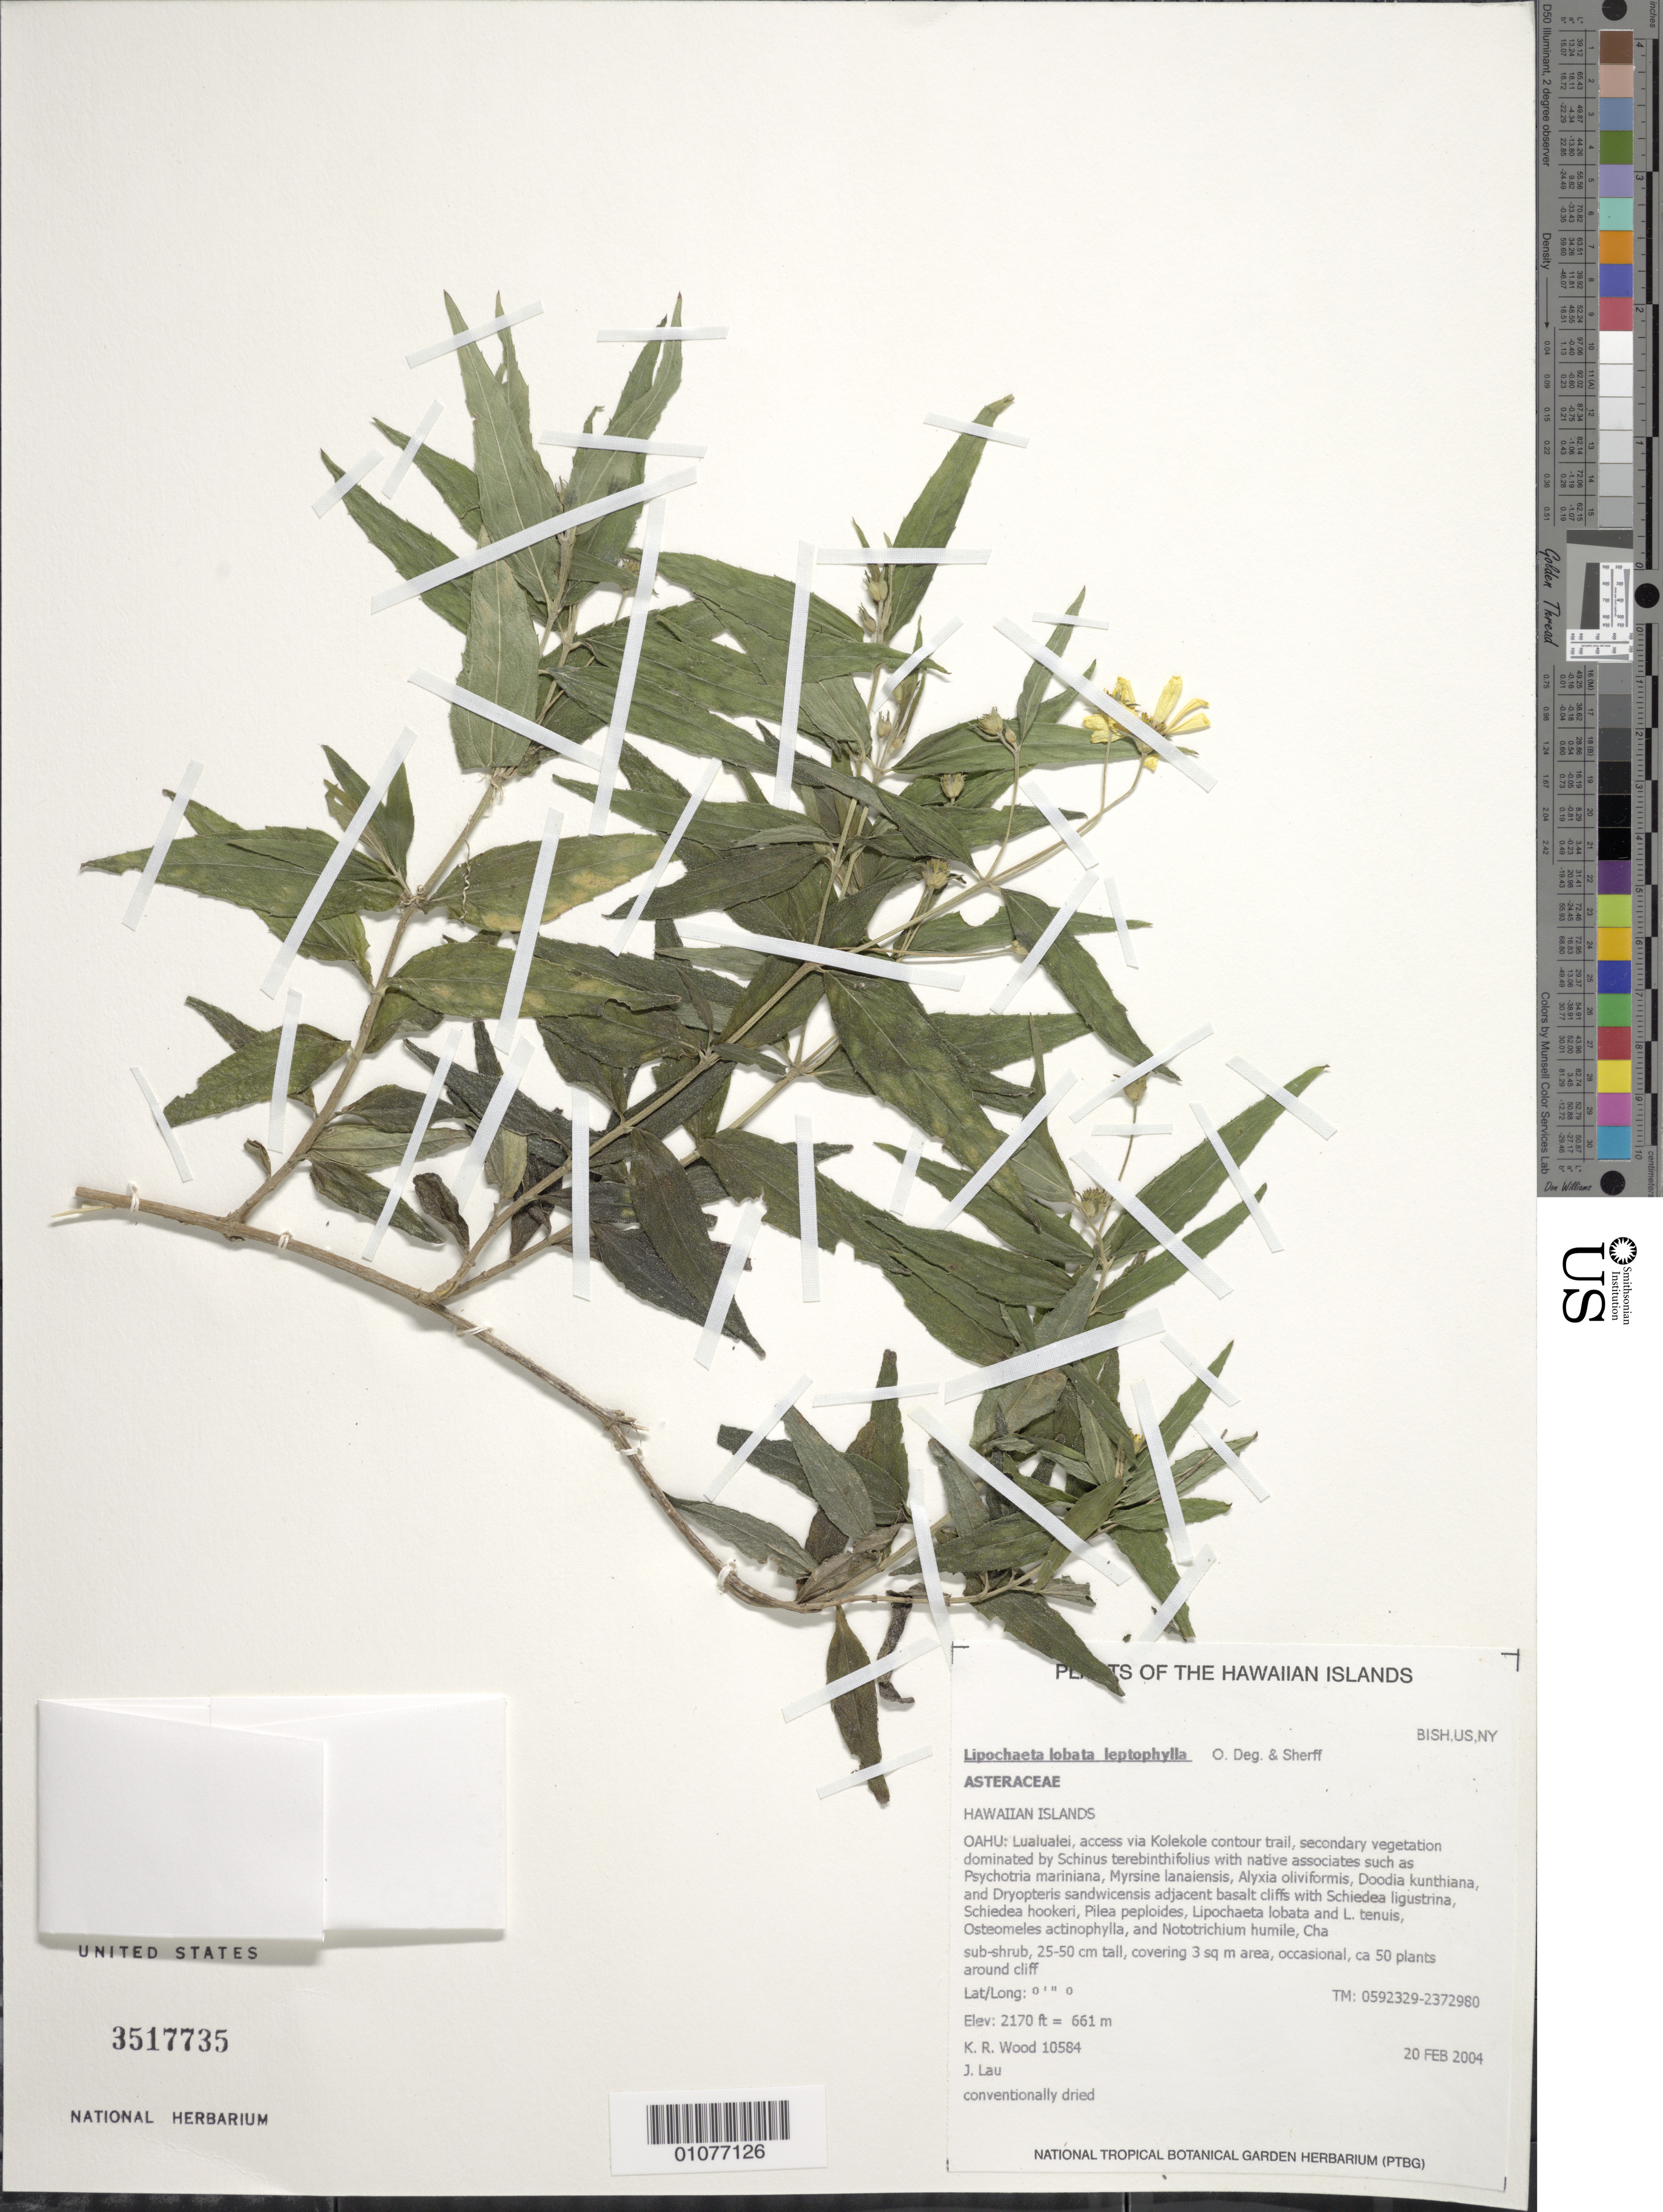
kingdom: Plantae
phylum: Tracheophyta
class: Magnoliopsida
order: Asterales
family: Asteraceae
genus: Lipochaeta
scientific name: Lipochaeta lobata var. leptophylla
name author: (O. Deg. & Sherff) W.L. Wagner & H. Rob.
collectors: K. R. Wood & J. Lau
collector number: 10584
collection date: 2004-02-20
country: United States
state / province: Hawaii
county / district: Honolulu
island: Oahu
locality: Lualualei, access via Kolekole countour trail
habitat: Secondary vegetation dominated by Schinus terebinthifolius.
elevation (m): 661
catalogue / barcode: US 3517735